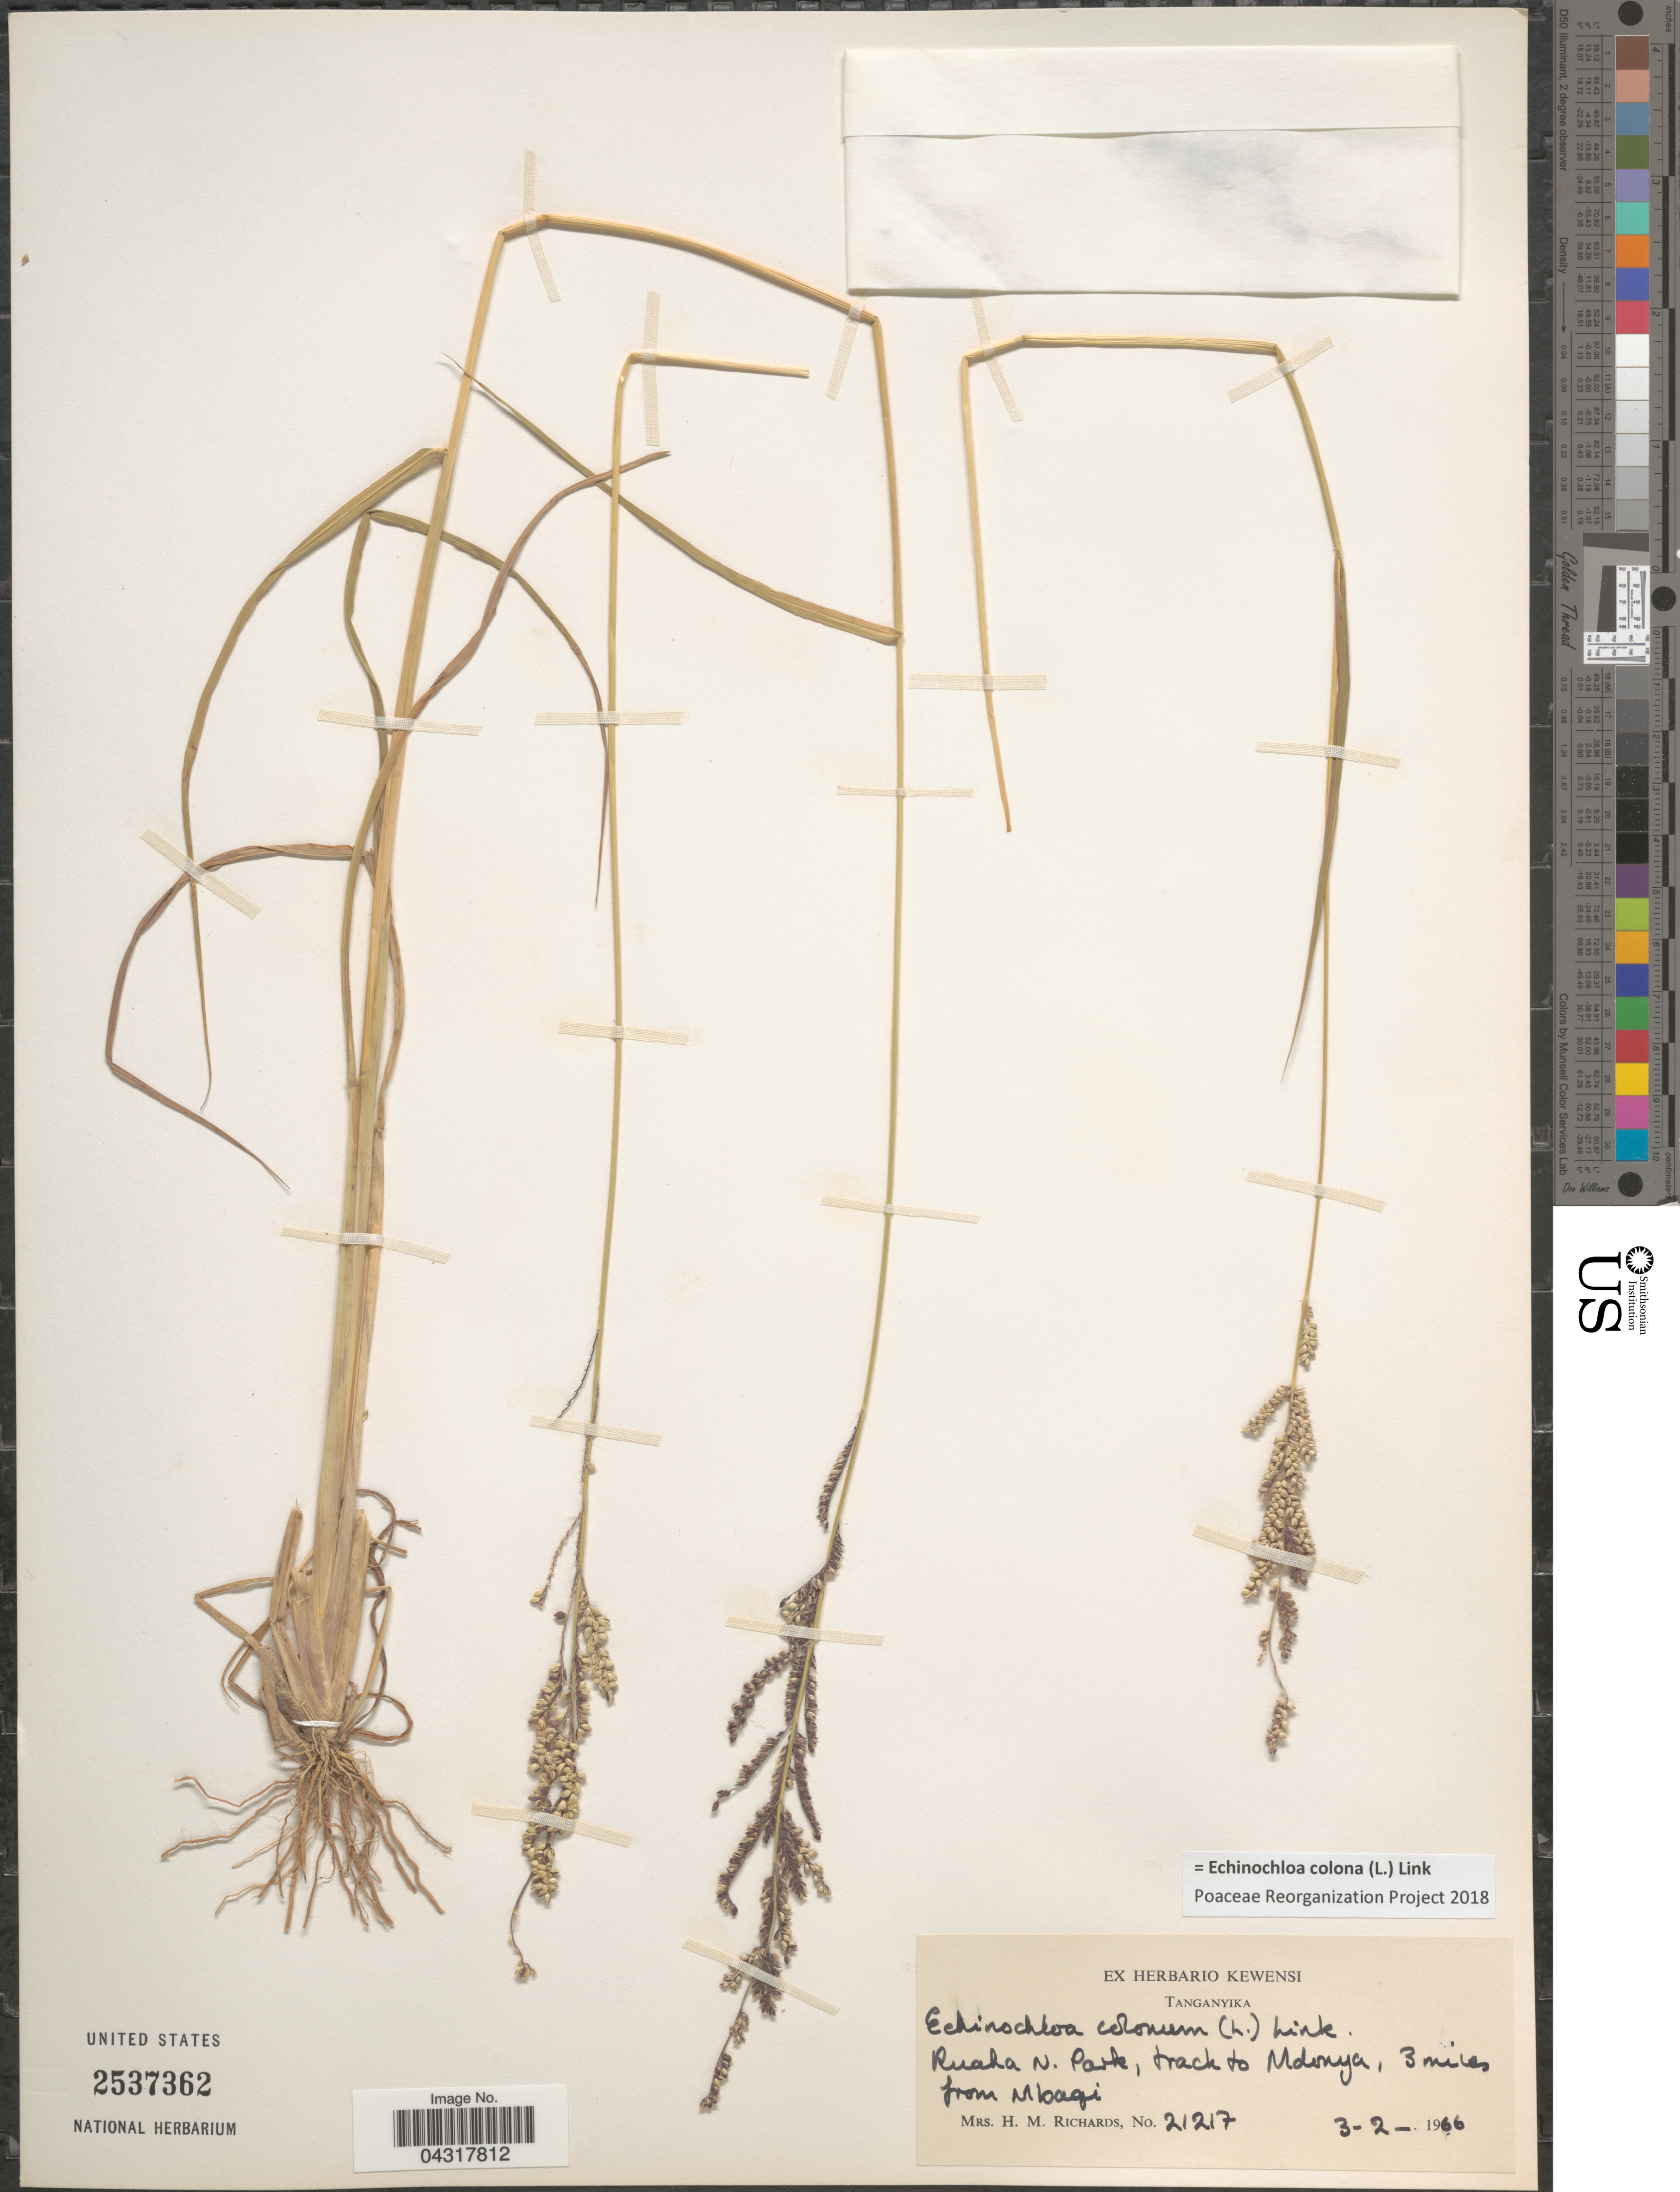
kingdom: Plantae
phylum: Tracheophyta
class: Liliopsida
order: Poales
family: Poaceae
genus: Echinochloa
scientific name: Echinochloa colona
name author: (L.) Link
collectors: H. Richards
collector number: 21217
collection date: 1966-02-03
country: Tanzania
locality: Tanganyika. Ruaha N. Park, track to Mdonya, 3 miles from Mbagi.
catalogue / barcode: US 2537362